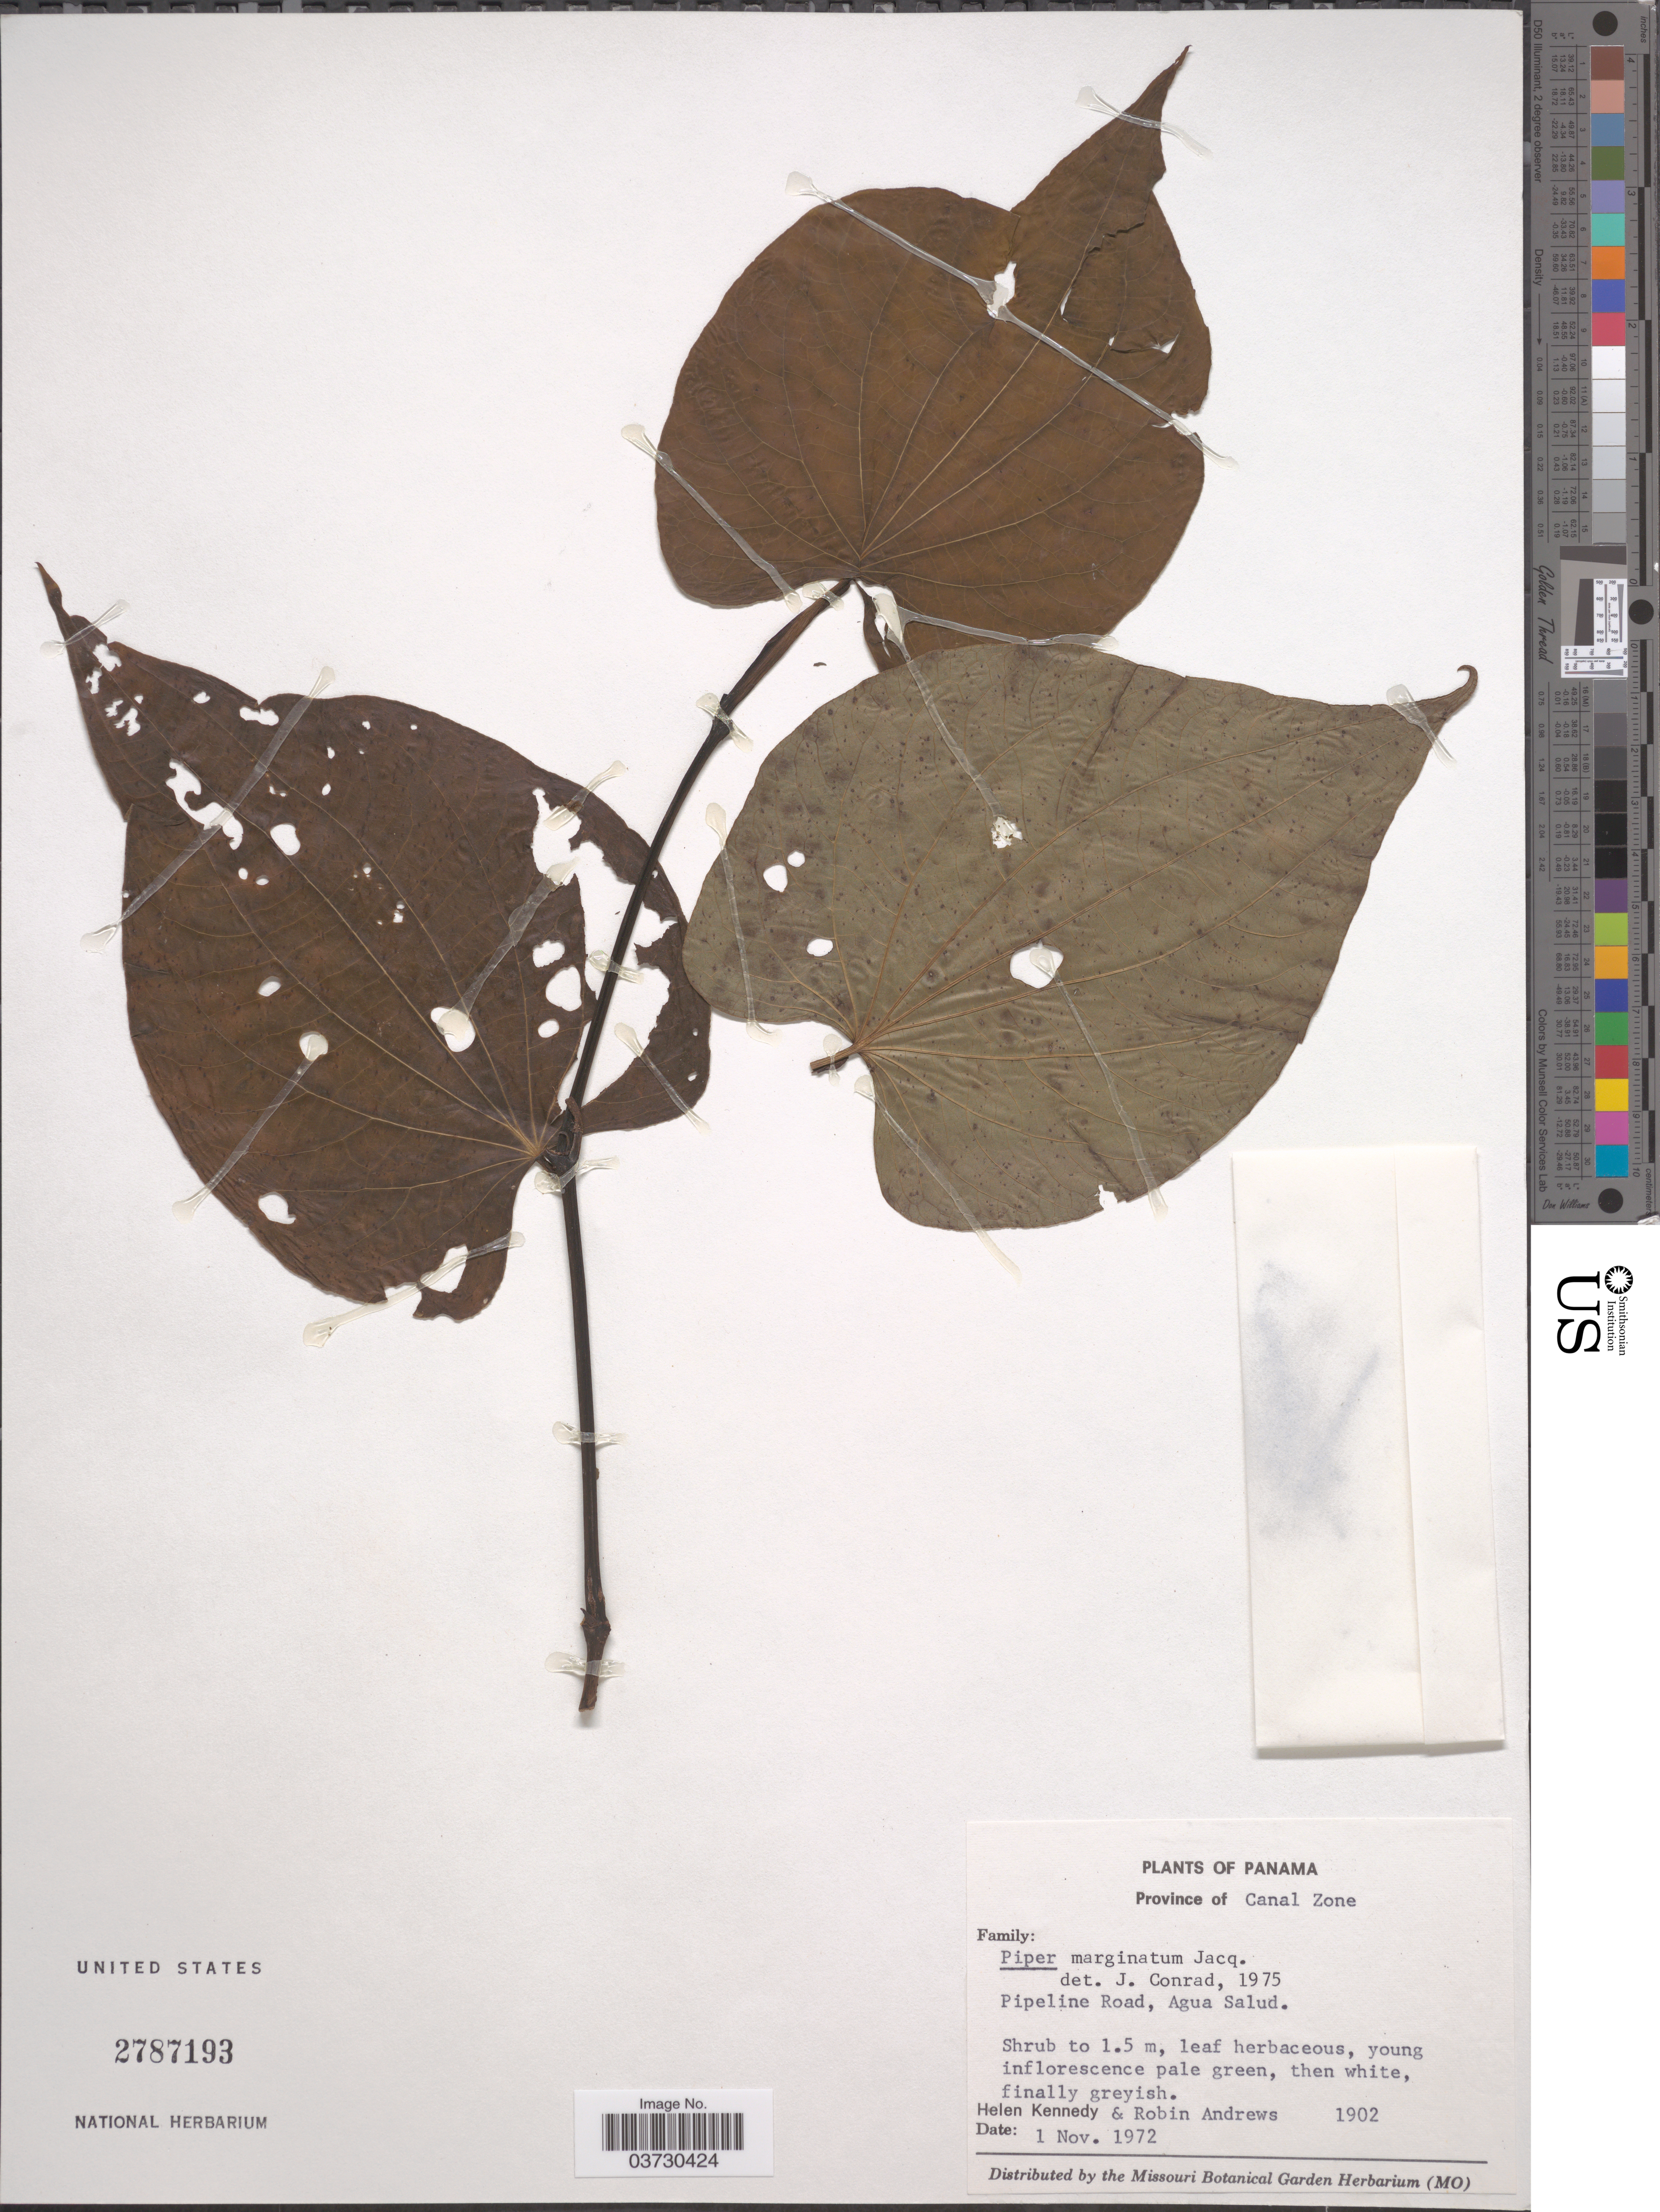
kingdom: Plantae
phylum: Tracheophyta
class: Magnoliopsida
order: Piperales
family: Piperaceae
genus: Piper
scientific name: Piper marginatum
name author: Jacq.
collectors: H. Kennedy & R. Andrews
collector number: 1902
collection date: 1972-11-01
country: Panama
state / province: Colón / Panamá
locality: Province of Canal Zone. Pipeline Road, Agua Salud.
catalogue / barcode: US 2787193